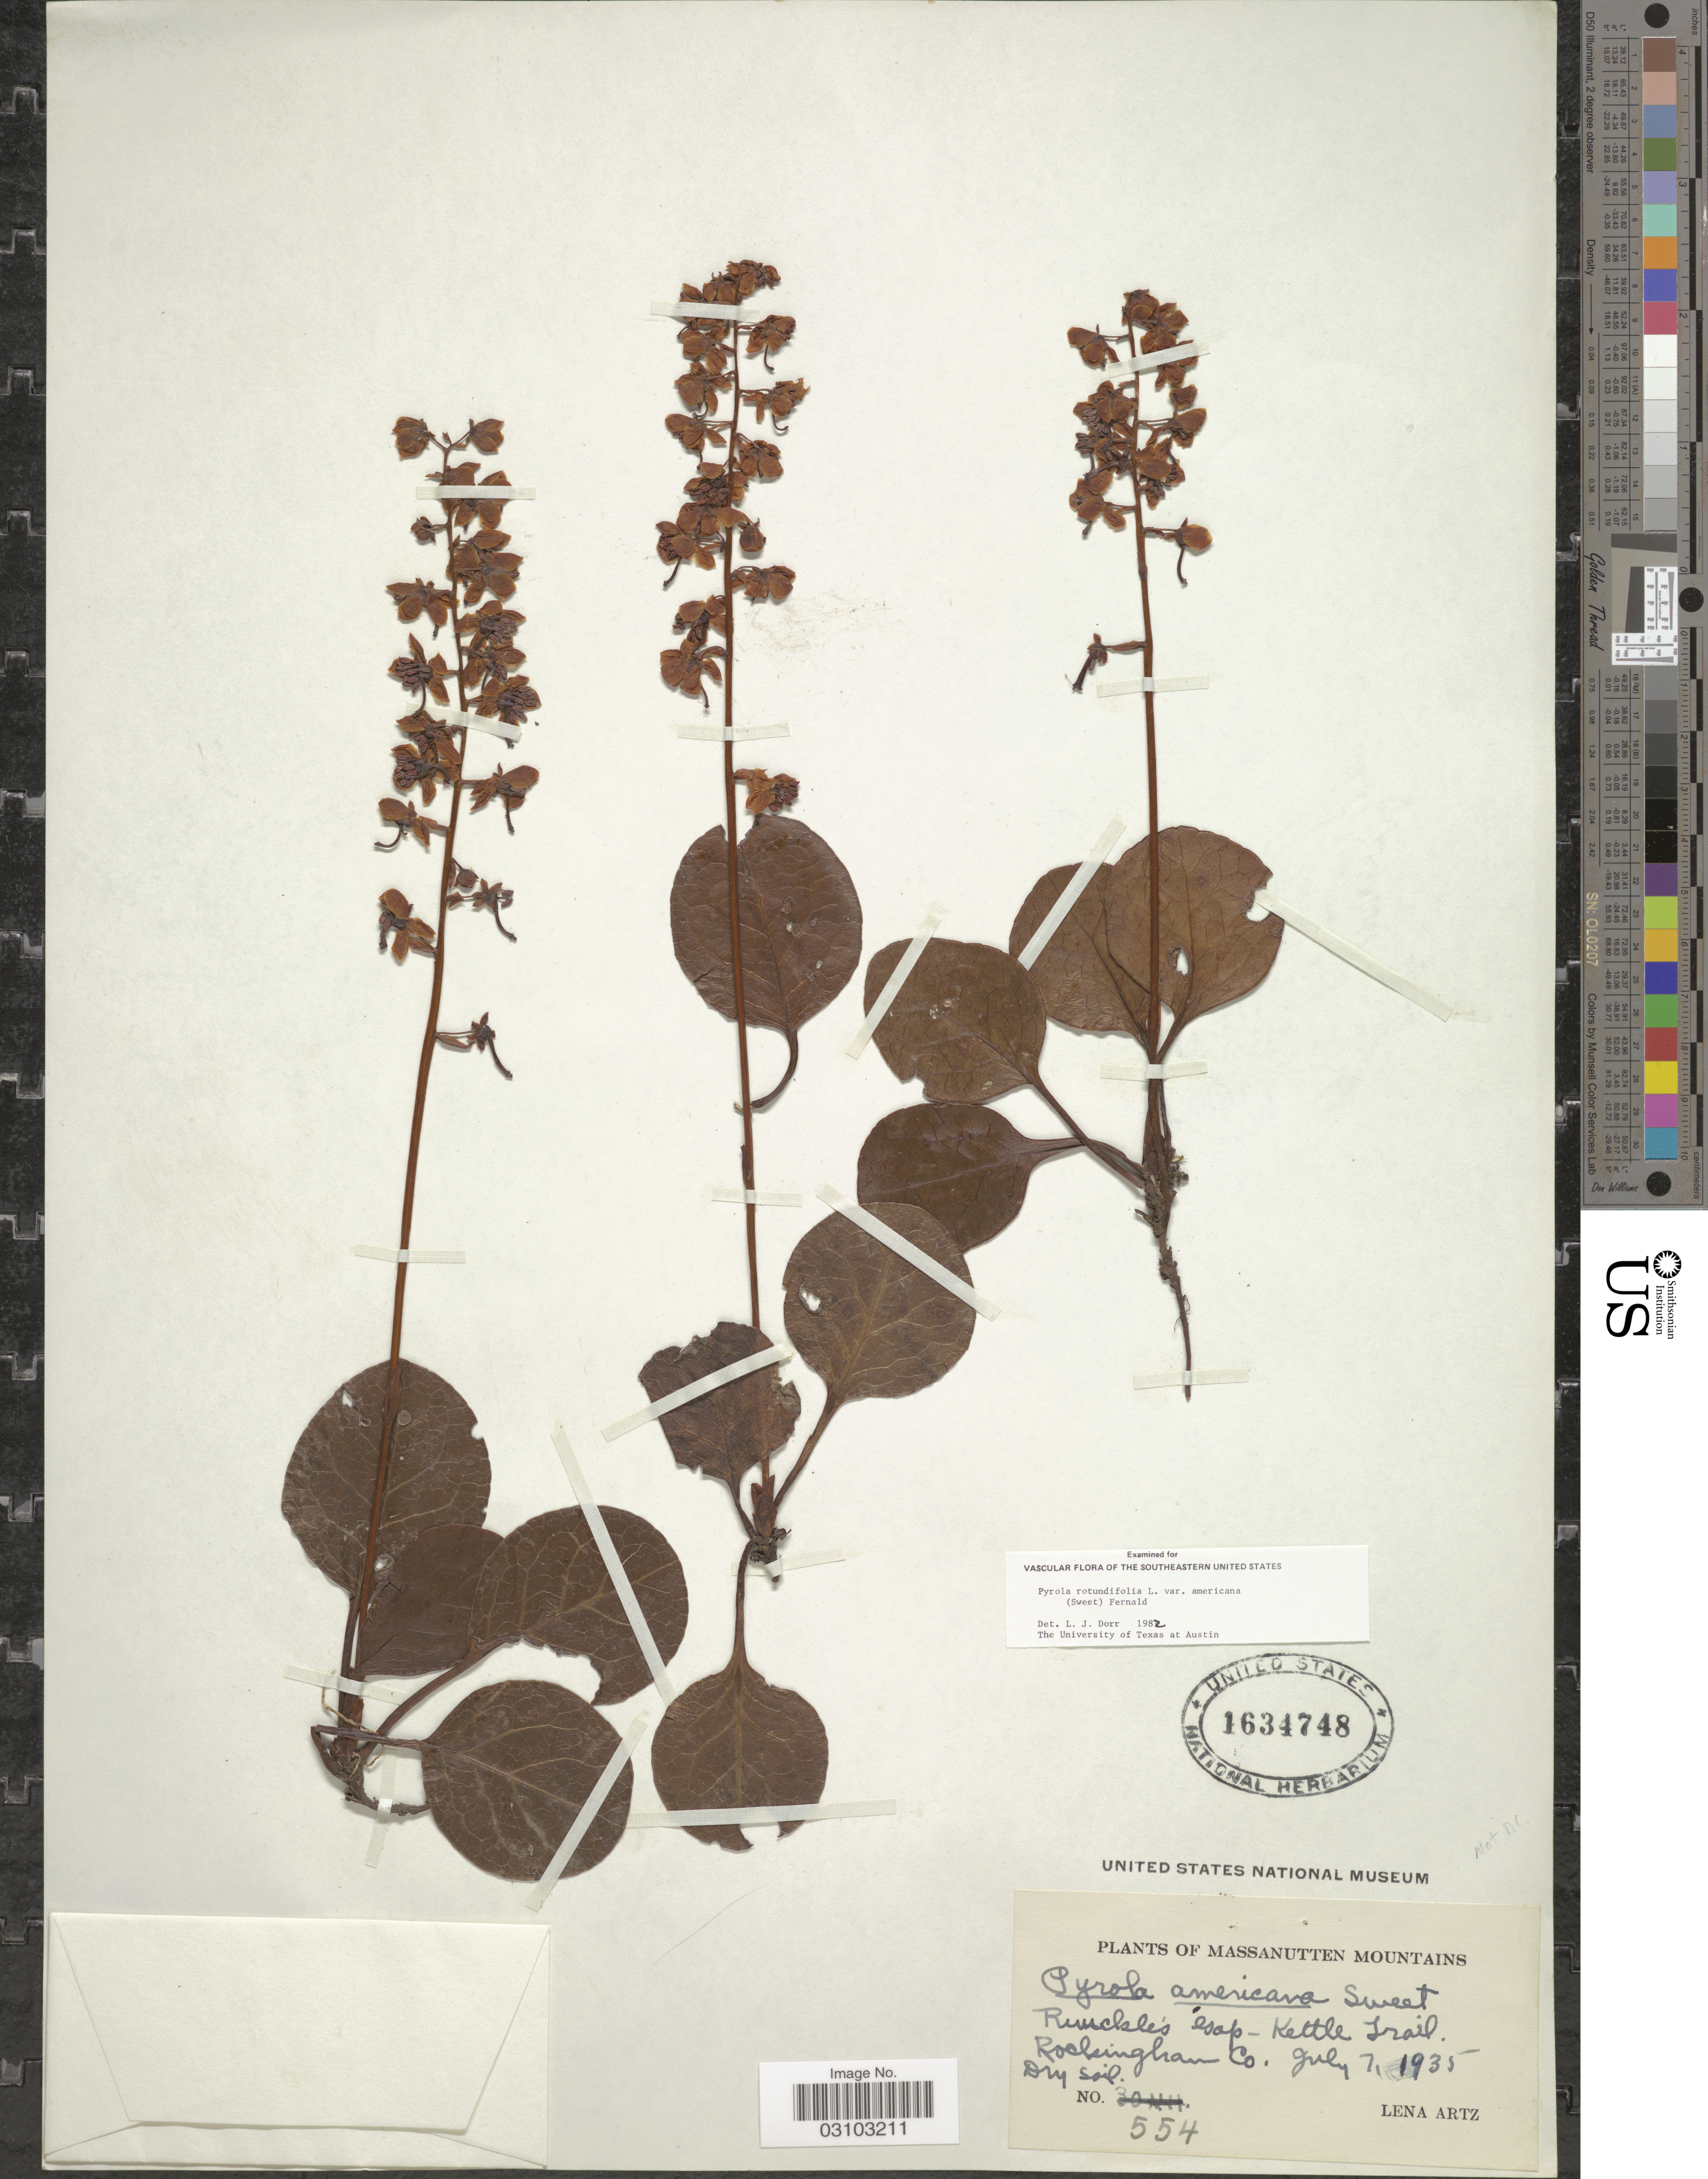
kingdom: Plantae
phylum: Tracheophyta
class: Magnoliopsida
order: Ericales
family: Ericaceae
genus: Pyrola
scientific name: Pyrola americana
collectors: L. Artz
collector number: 554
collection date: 1935-07-07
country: United States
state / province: Virginia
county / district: Rockingham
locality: Massanutten Mountains, Runckle's Gap-Kettle Trail, Rockingham Co.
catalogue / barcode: US 1634748